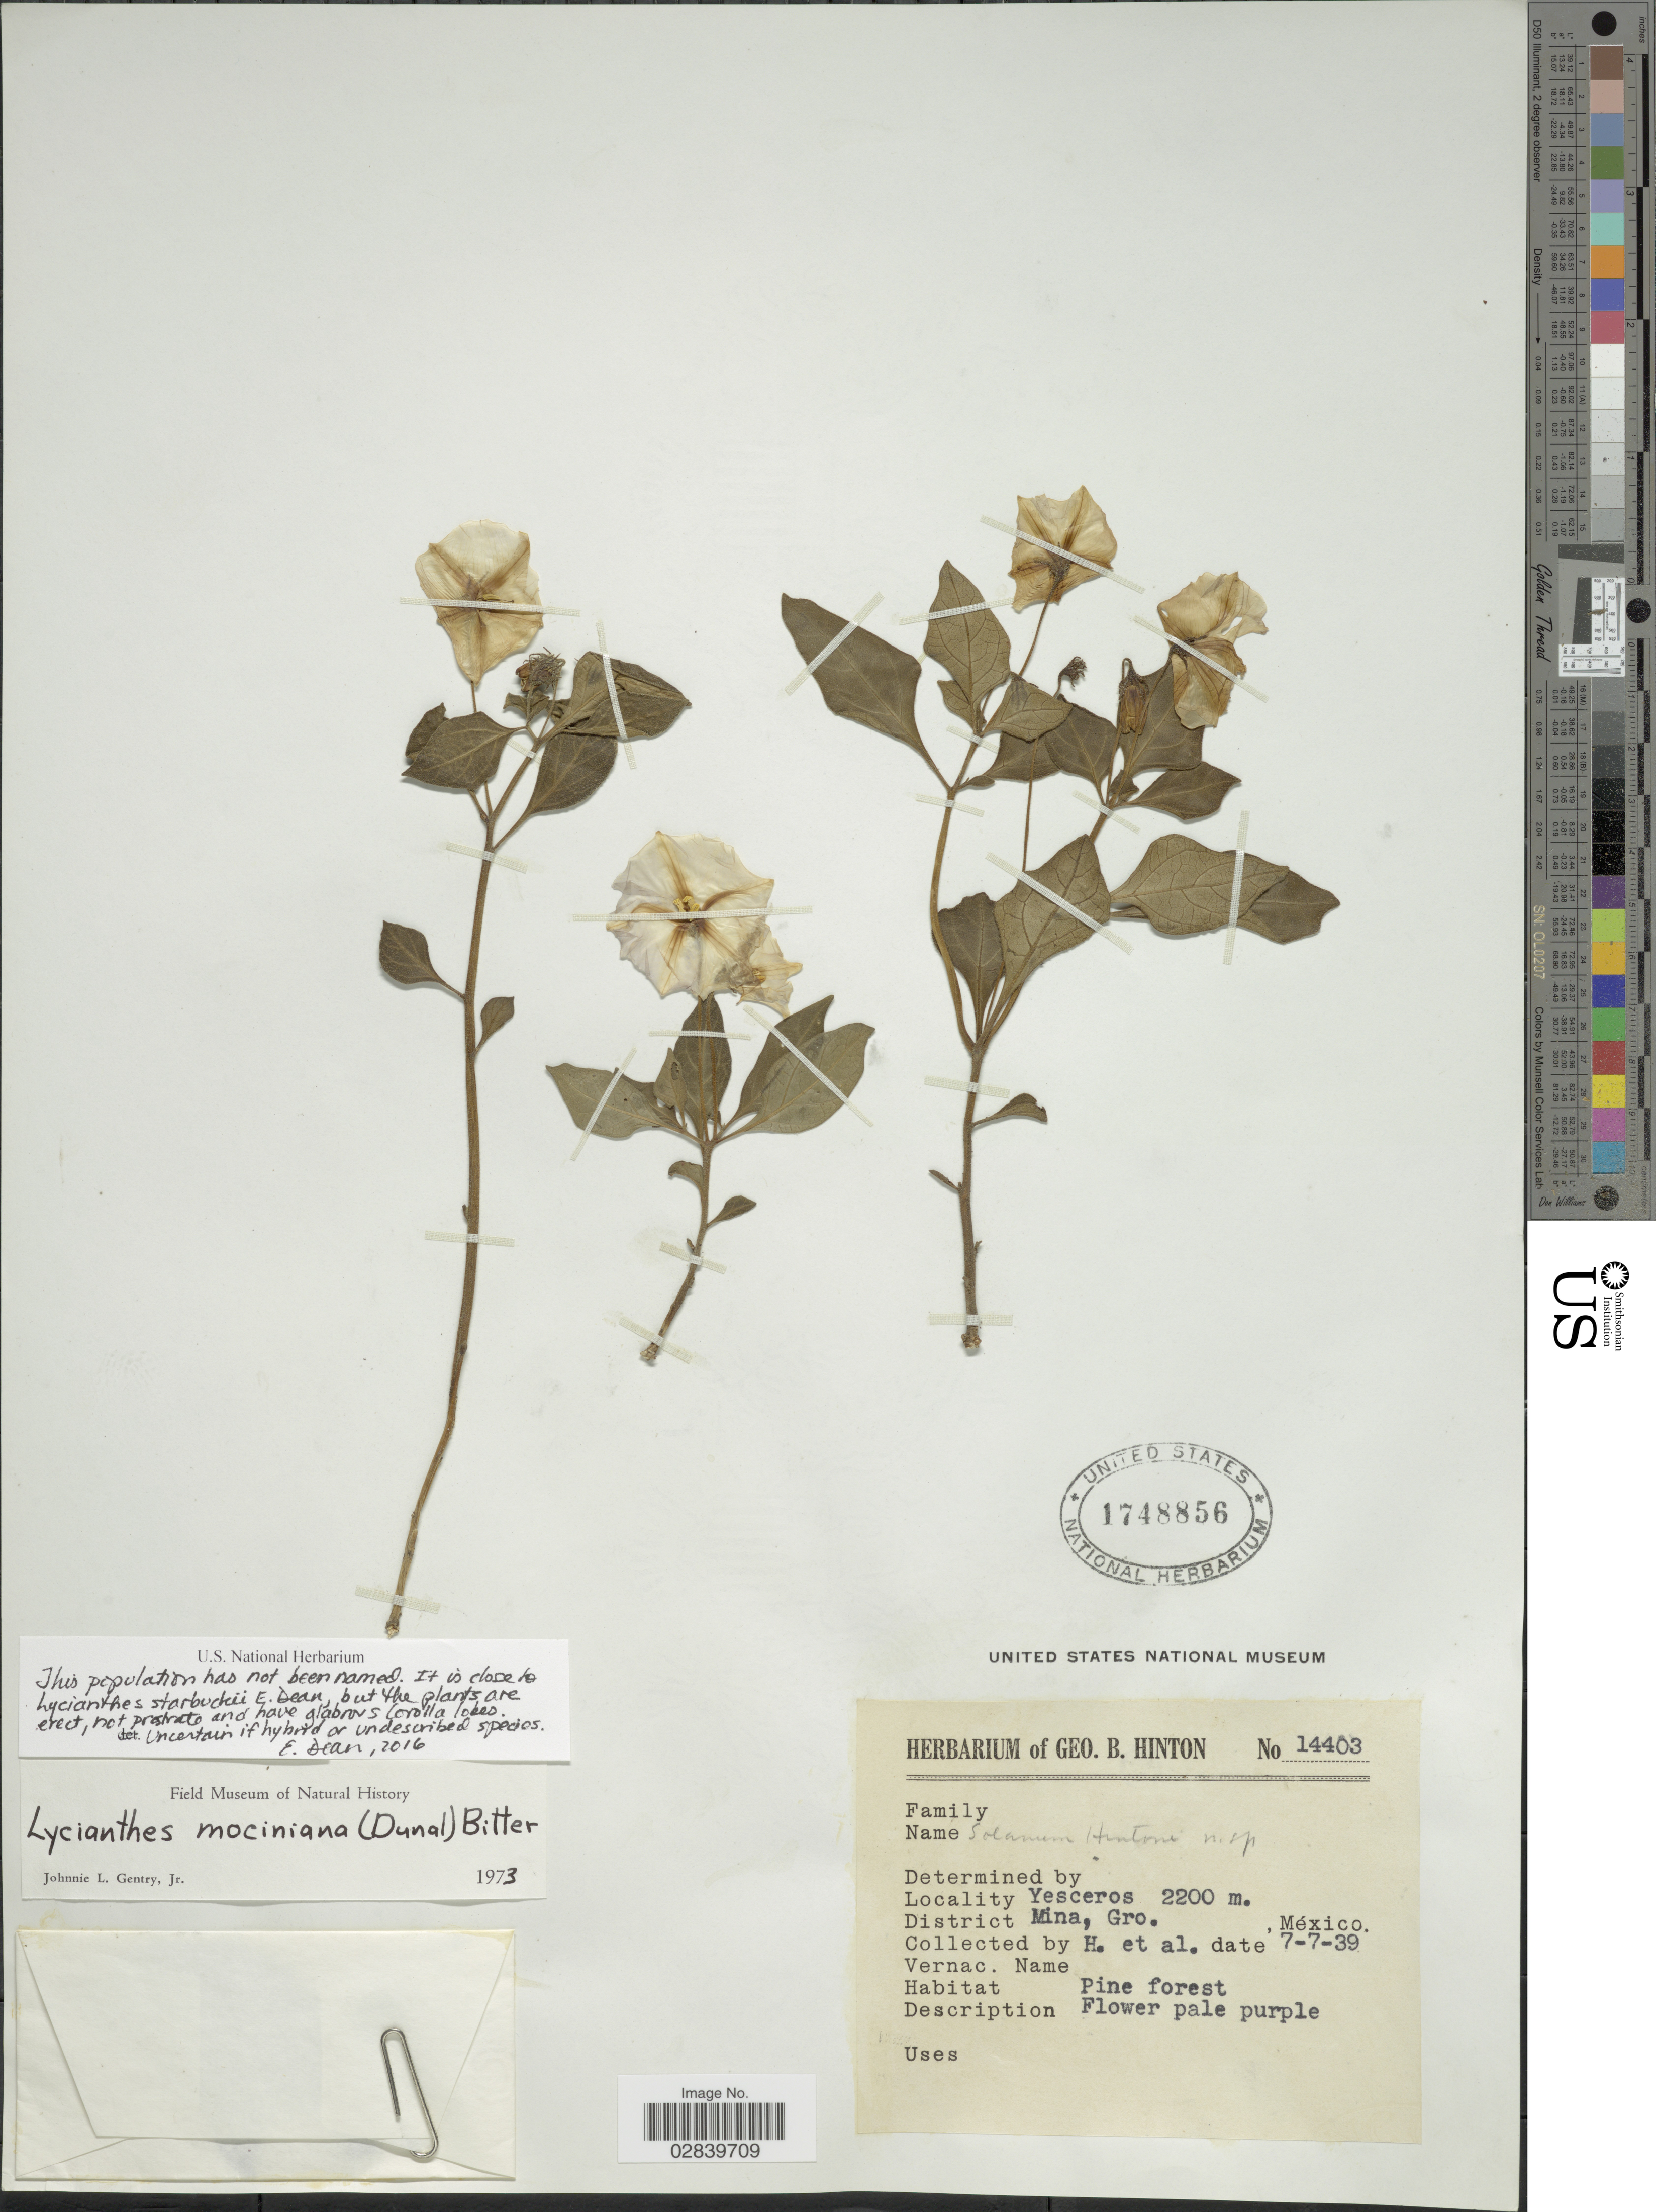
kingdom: Plantae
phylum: Tracheophyta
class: Magnoliopsida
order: Solanales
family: Solanaceae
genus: Lycianthes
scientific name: Lycianthes starbuckii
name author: E. Dean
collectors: G. B. Hinton & et al.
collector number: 14403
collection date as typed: Transcribed d/m/y: 7/7/39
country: Mexico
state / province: Guerrero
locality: Yesceros. District Mina.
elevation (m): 2200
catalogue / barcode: US 1748856